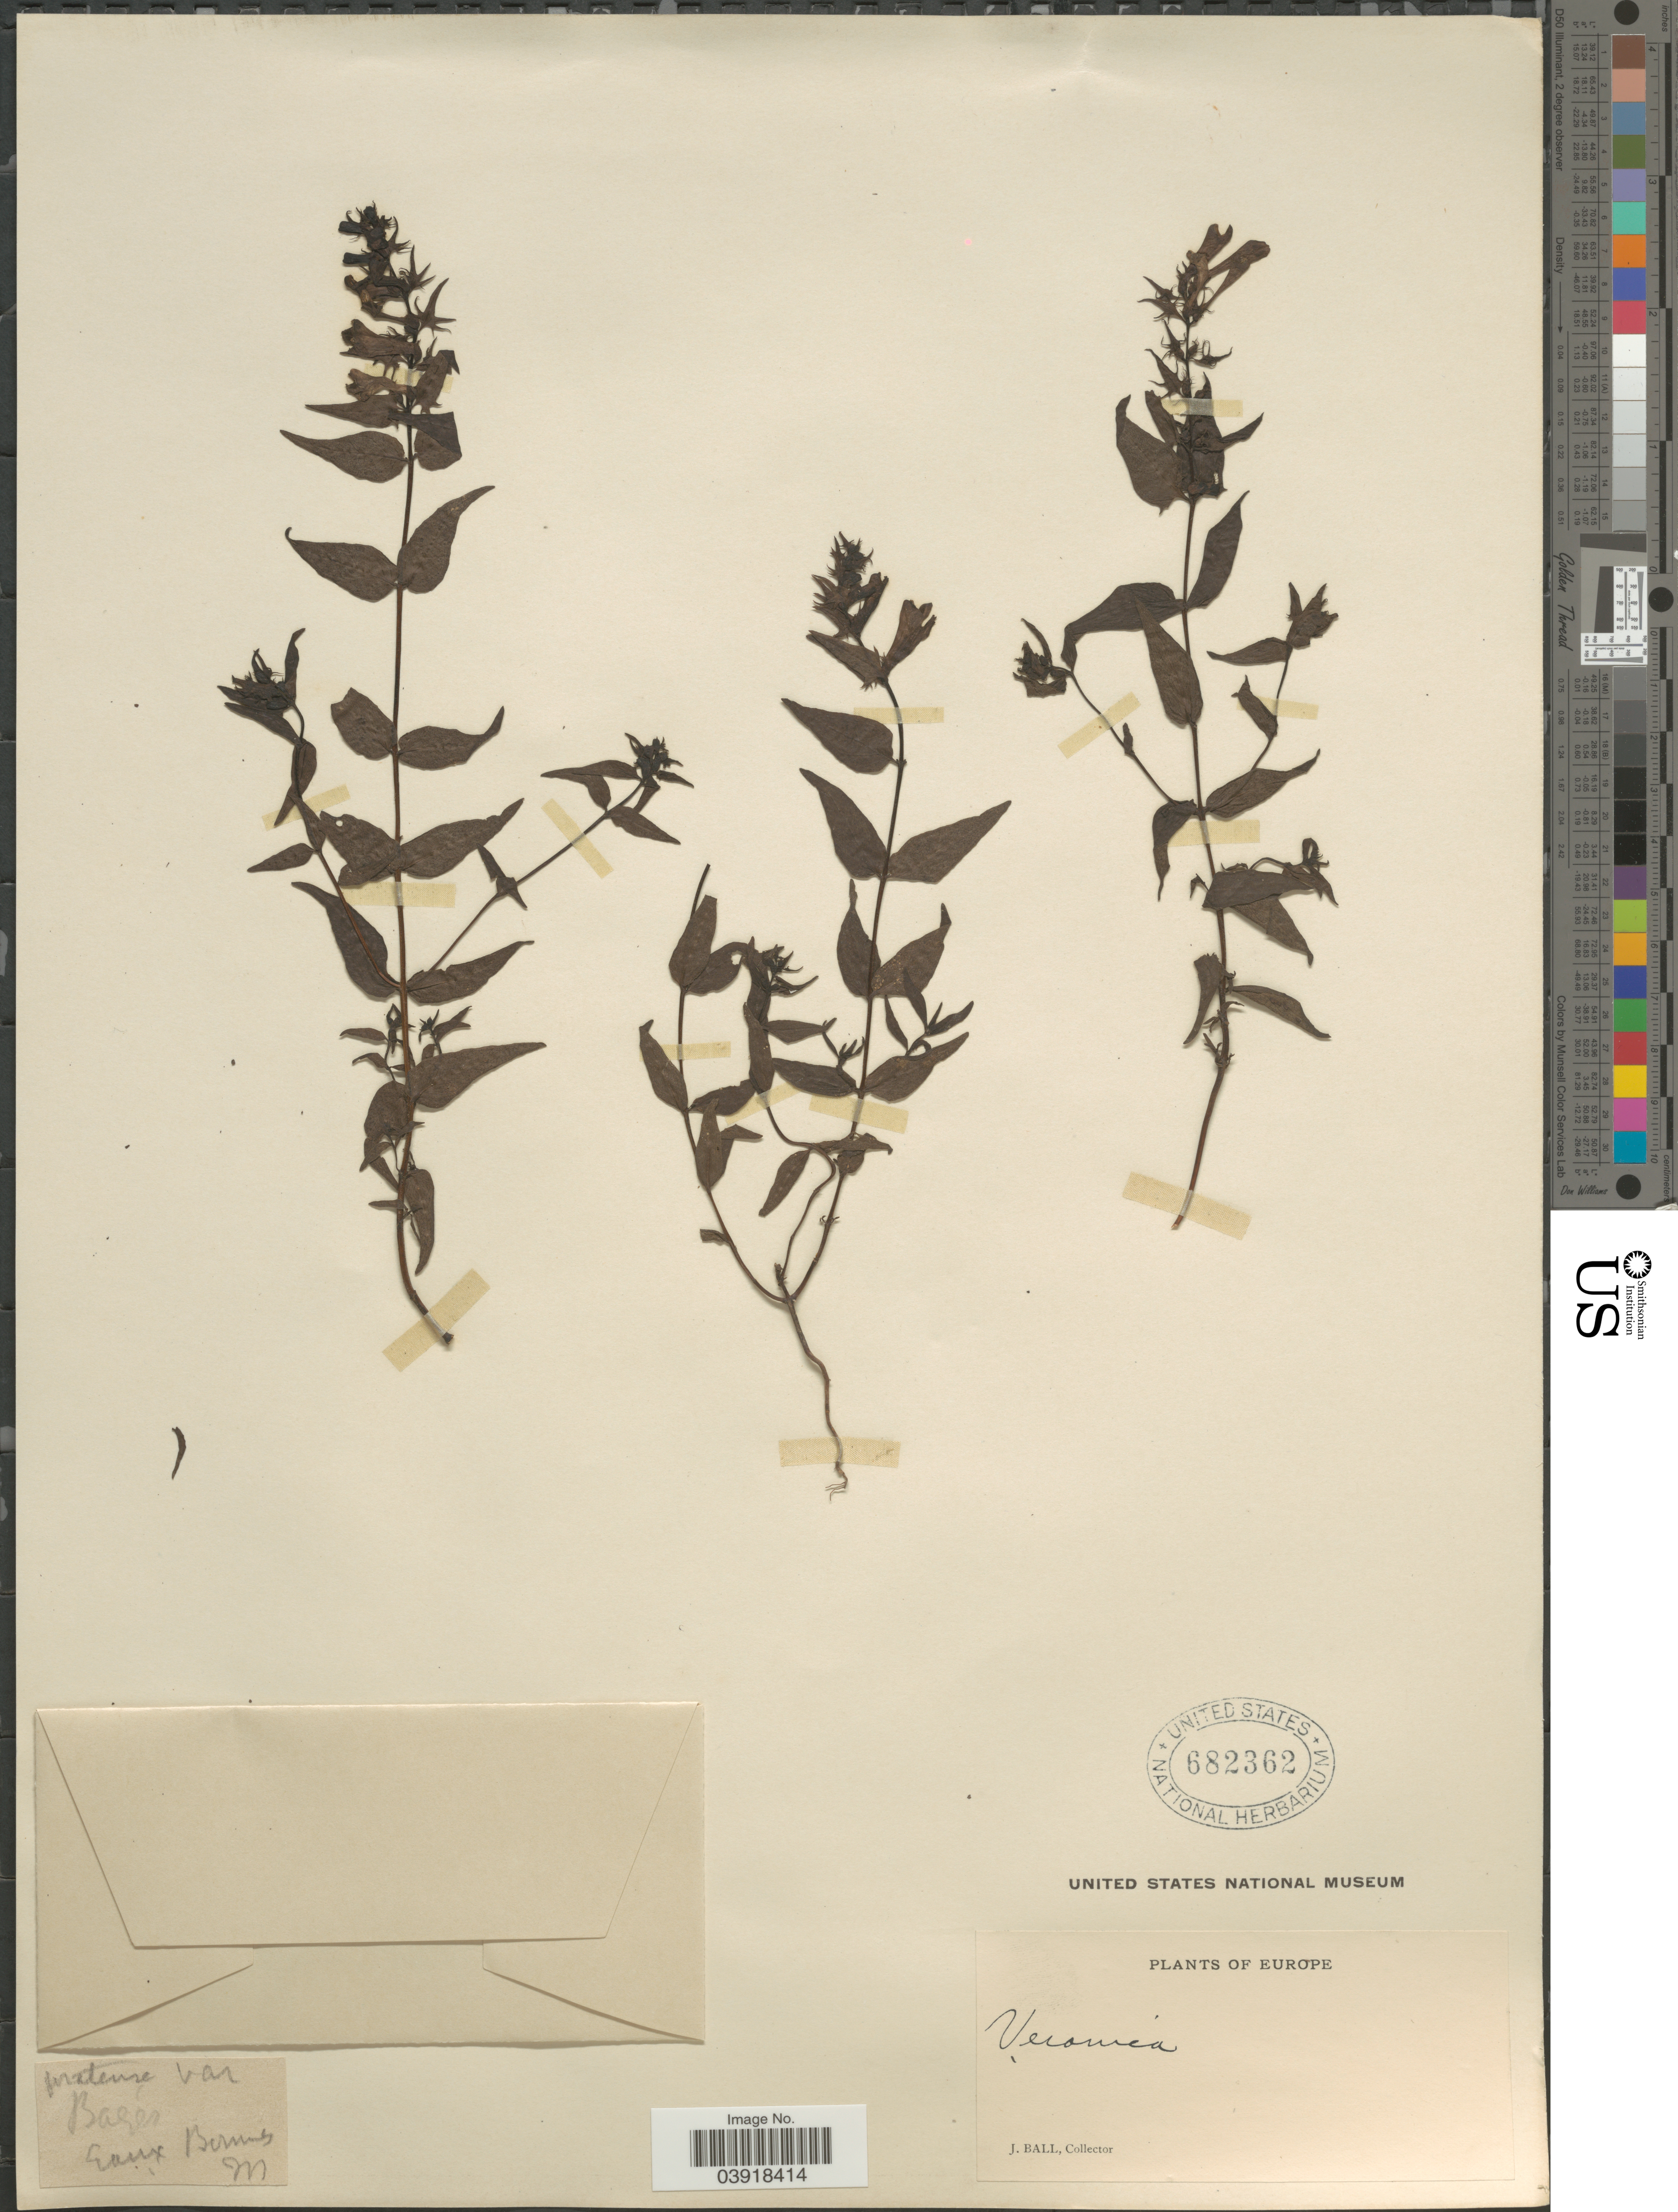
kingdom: Plantae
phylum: Tracheophyta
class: Magnoliopsida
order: Lamiales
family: Orobanchaceae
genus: Melampyrum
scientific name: Melampyrum sp.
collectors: J. Ball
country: France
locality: Bayers. Eaux Bonnes. Europe.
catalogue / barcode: US 682362